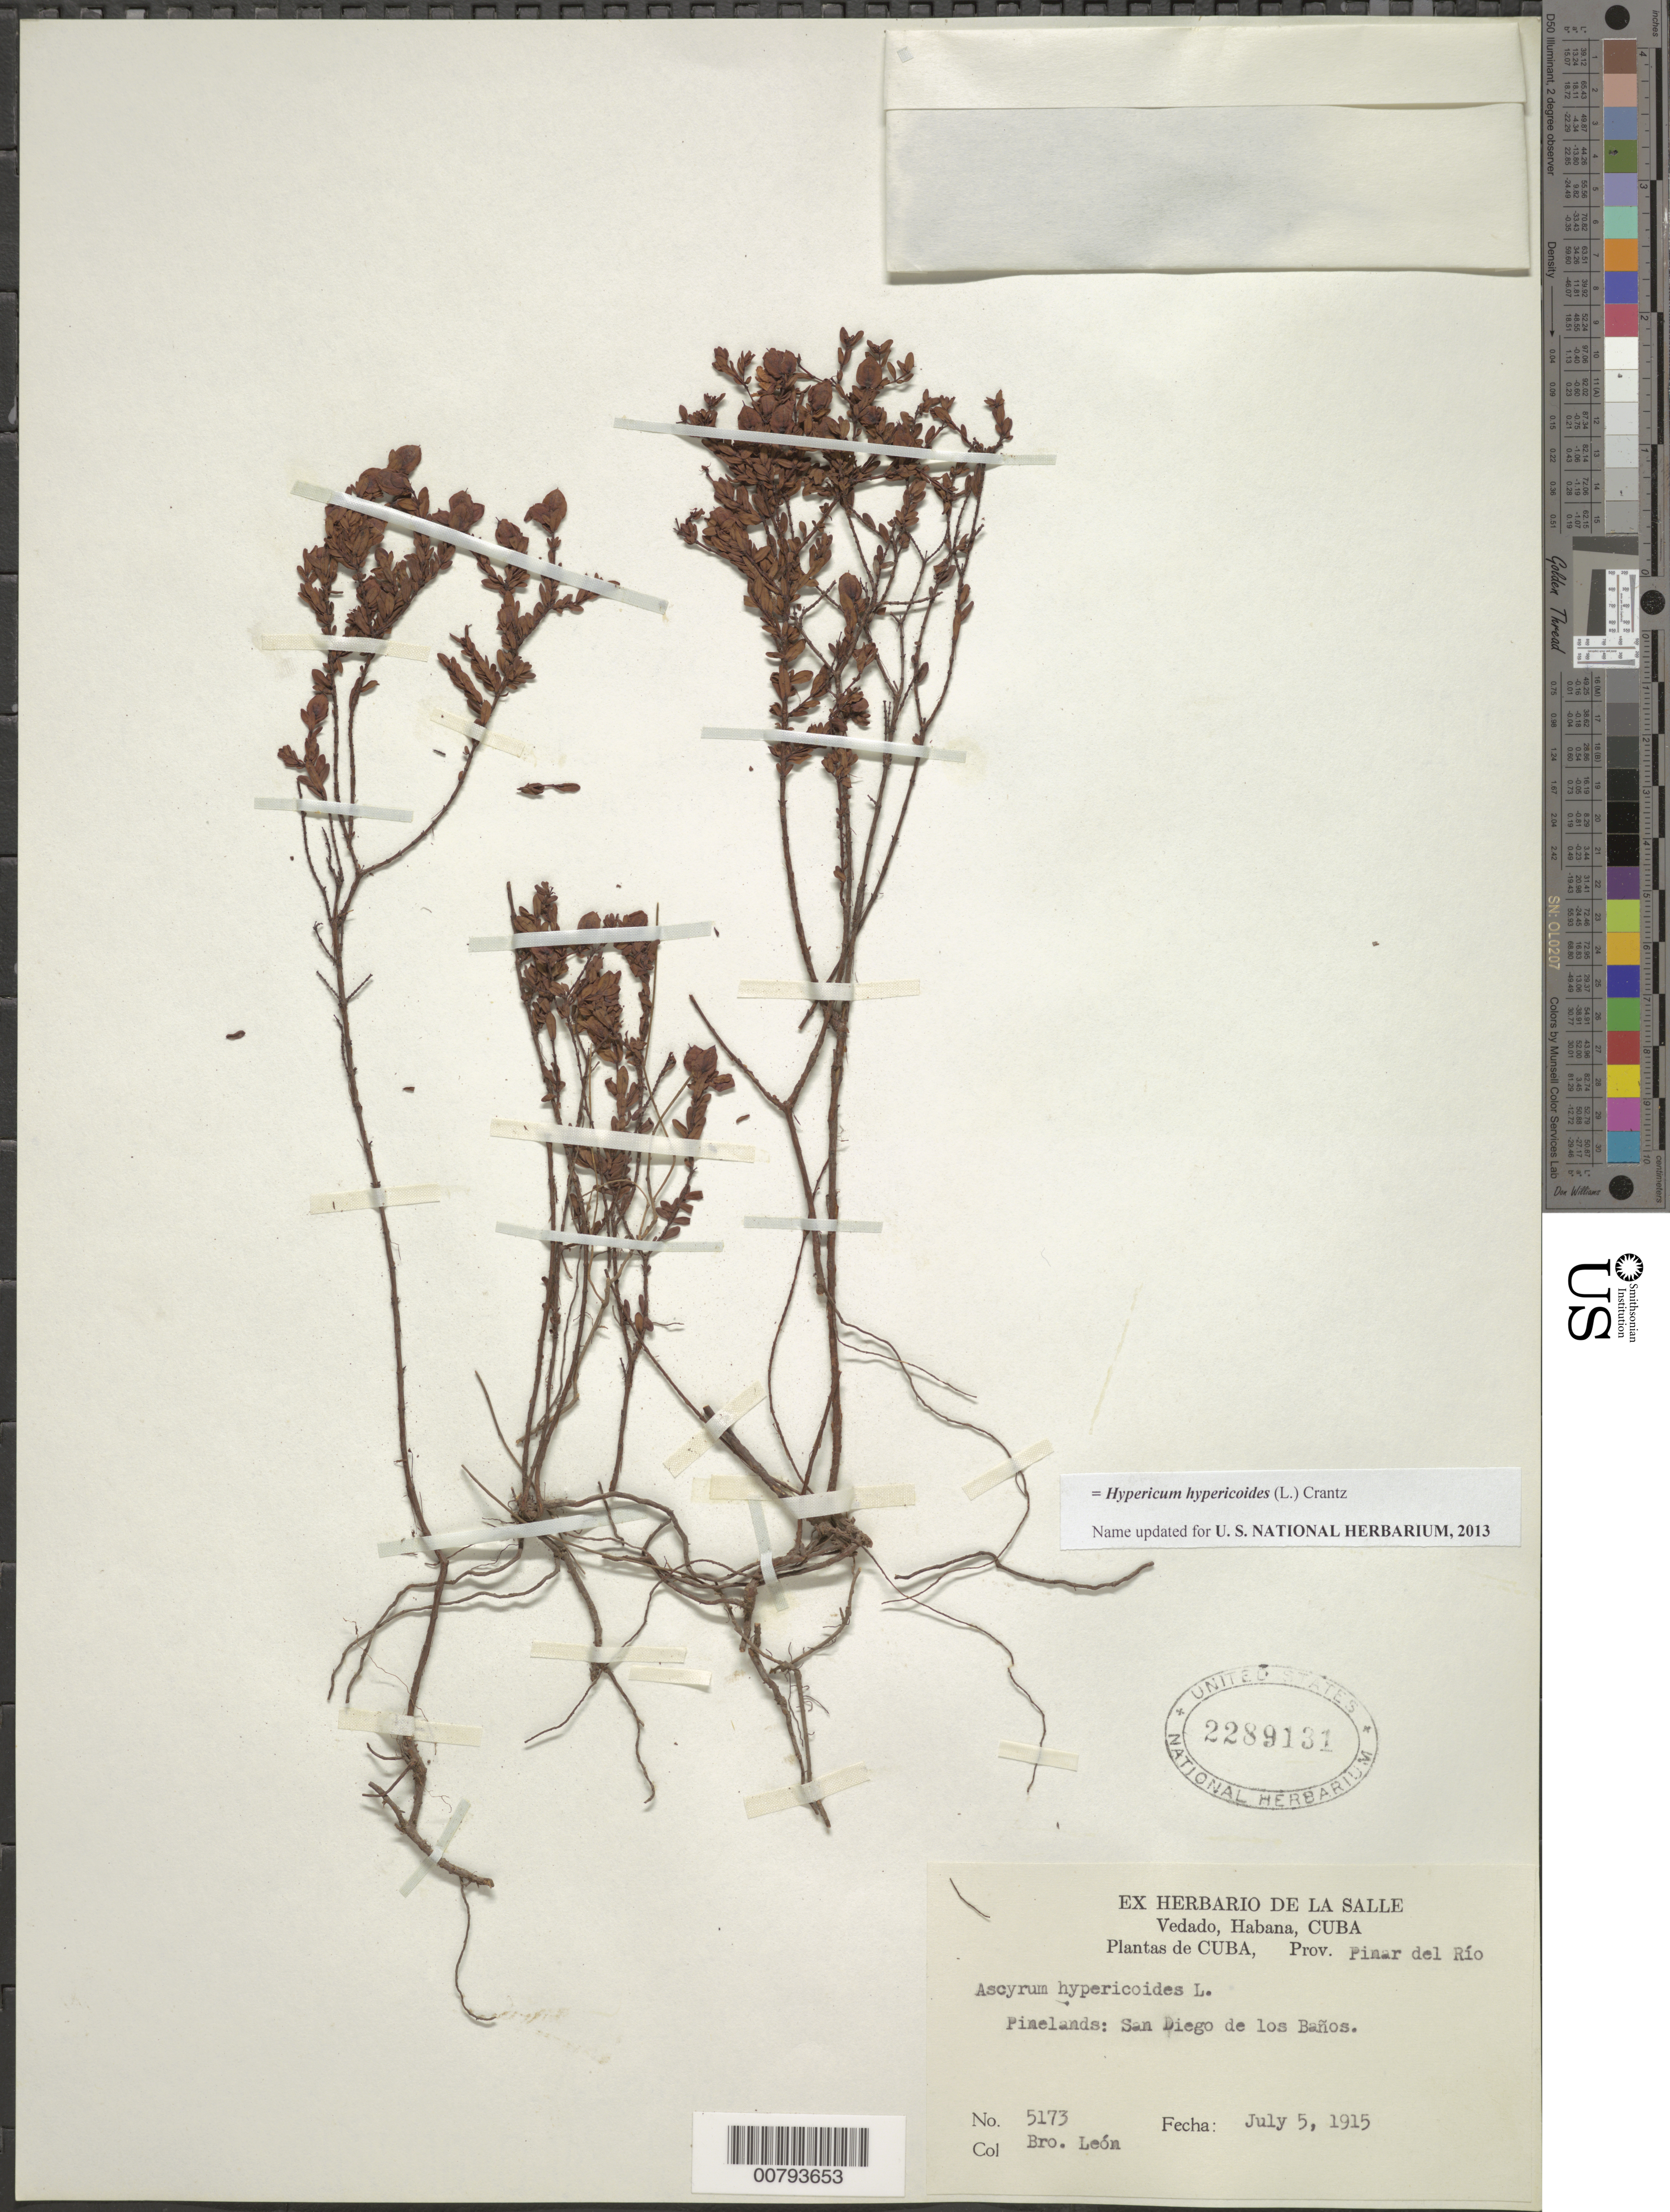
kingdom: Plantae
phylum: Tracheophyta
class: Magnoliopsida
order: Malpighiales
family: Hypericaceae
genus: Hypericum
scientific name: Hypericum hypericoides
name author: (L.) Crantz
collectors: Bro. León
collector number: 5173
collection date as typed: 05 Jul 1915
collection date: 1915-07-05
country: Cuba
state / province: Pinar del Río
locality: Dan Diego de los Baños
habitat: Pinelands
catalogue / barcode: US 2289131